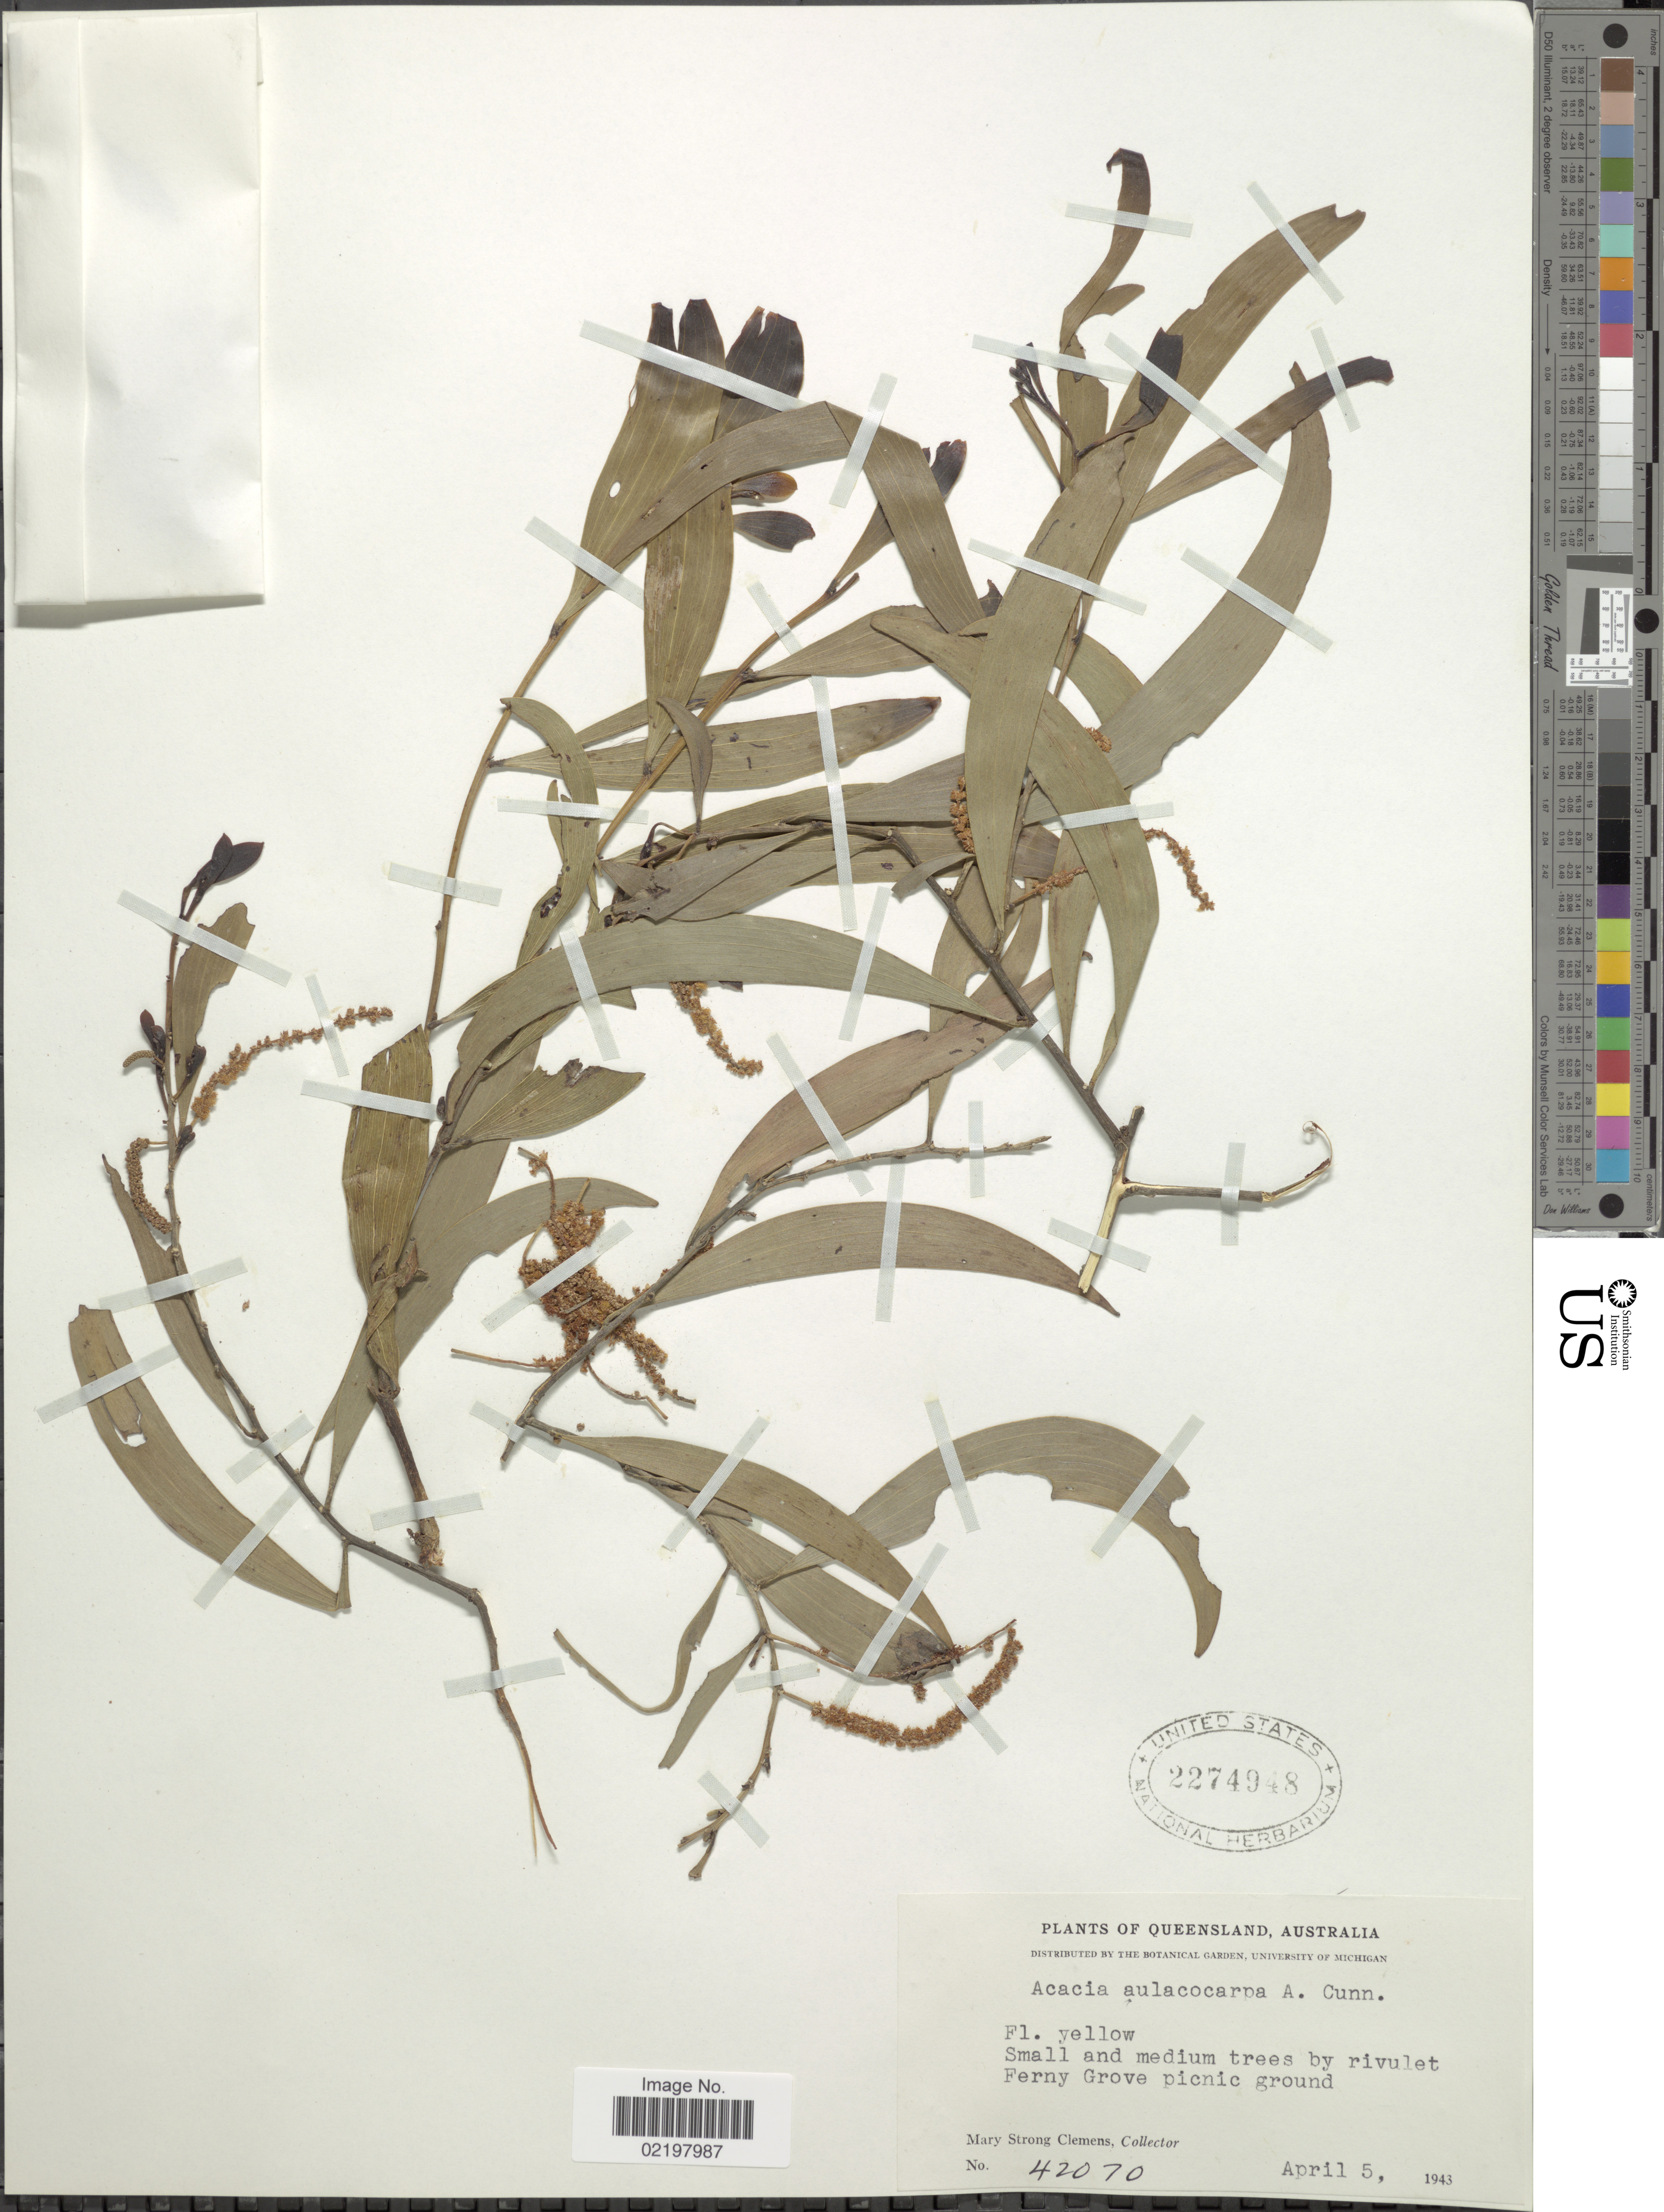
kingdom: Plantae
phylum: Tracheophyta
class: Magnoliopsida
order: Fabales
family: Fabaceae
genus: Acacia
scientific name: Acacia aulacocarpa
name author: A. Cunn. ex Benth.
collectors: M. S. Clemens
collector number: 42070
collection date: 1943-04-05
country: Australia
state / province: Queensland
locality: Ferny Grove picnic ground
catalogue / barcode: US 2274948